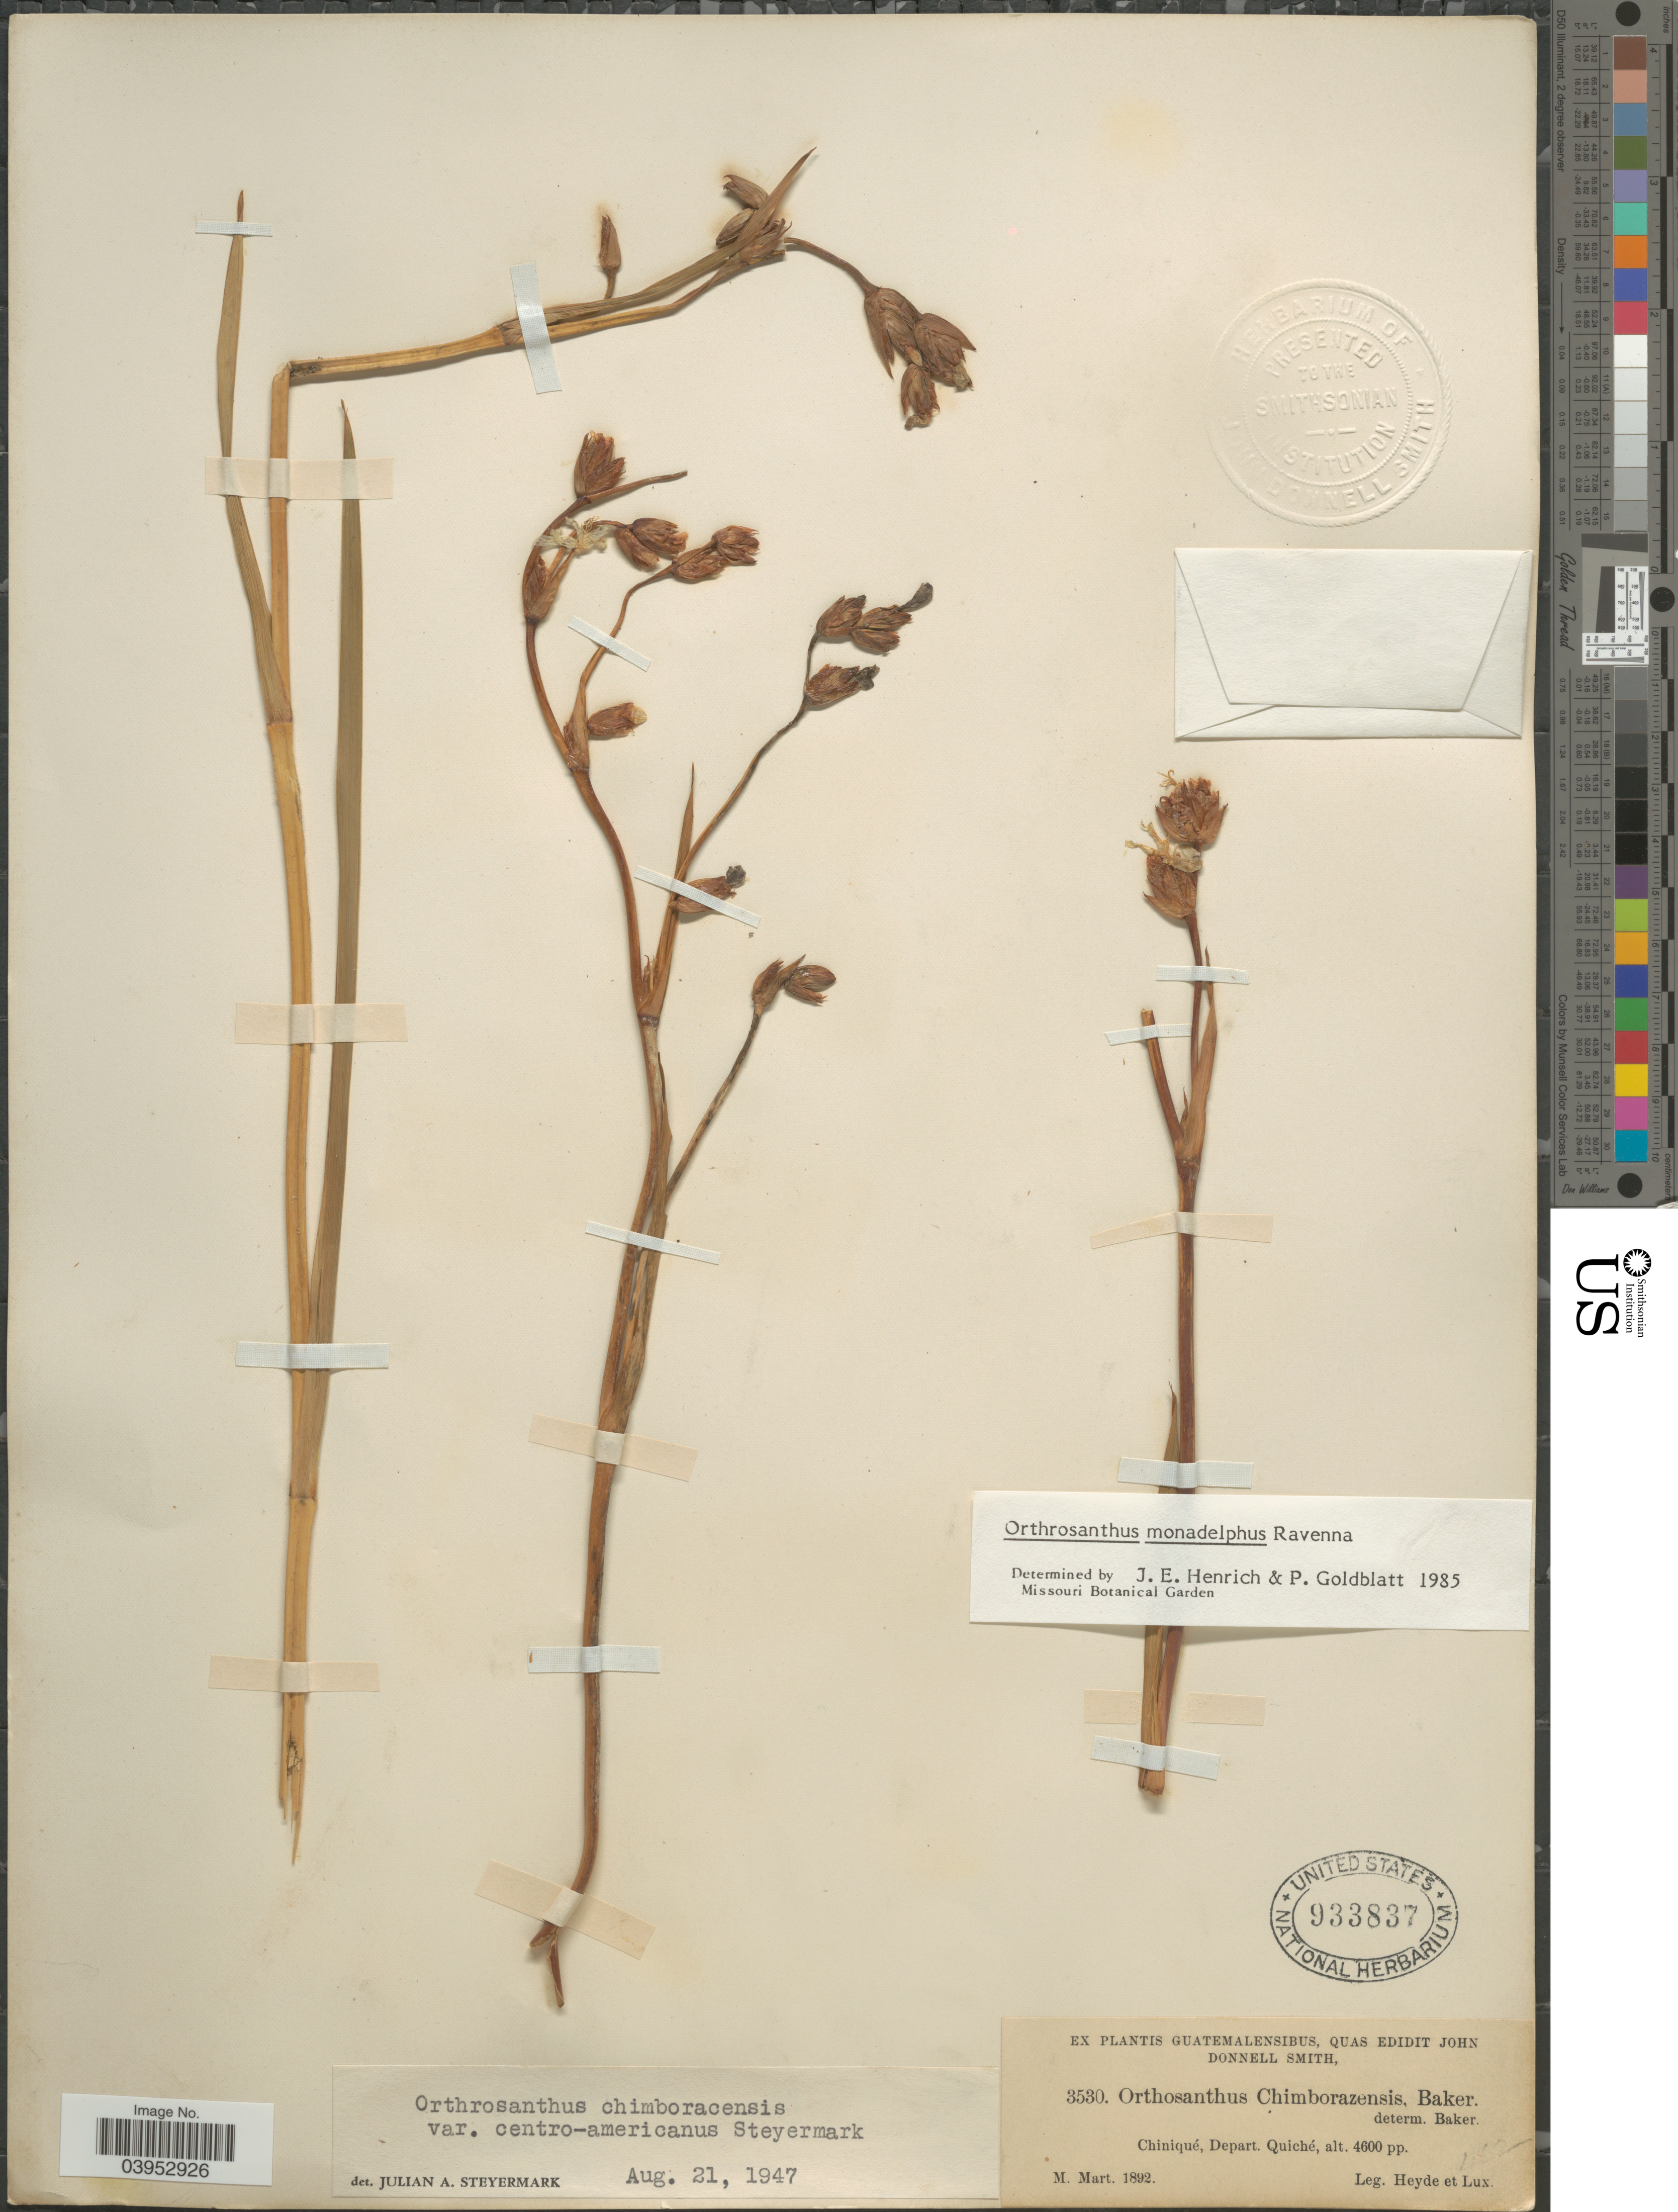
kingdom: Plantae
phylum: Tracheophyta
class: Liliopsida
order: Asparagales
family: Iridaceae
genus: Orthrosanthus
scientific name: Orthrosanthus monadelphus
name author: Ravenna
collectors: Heyde & Lux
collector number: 3530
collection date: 1892-03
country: Guatemala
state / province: El Quiche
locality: Chiniqué, Depart. Quiché.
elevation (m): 1402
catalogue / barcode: US 933837